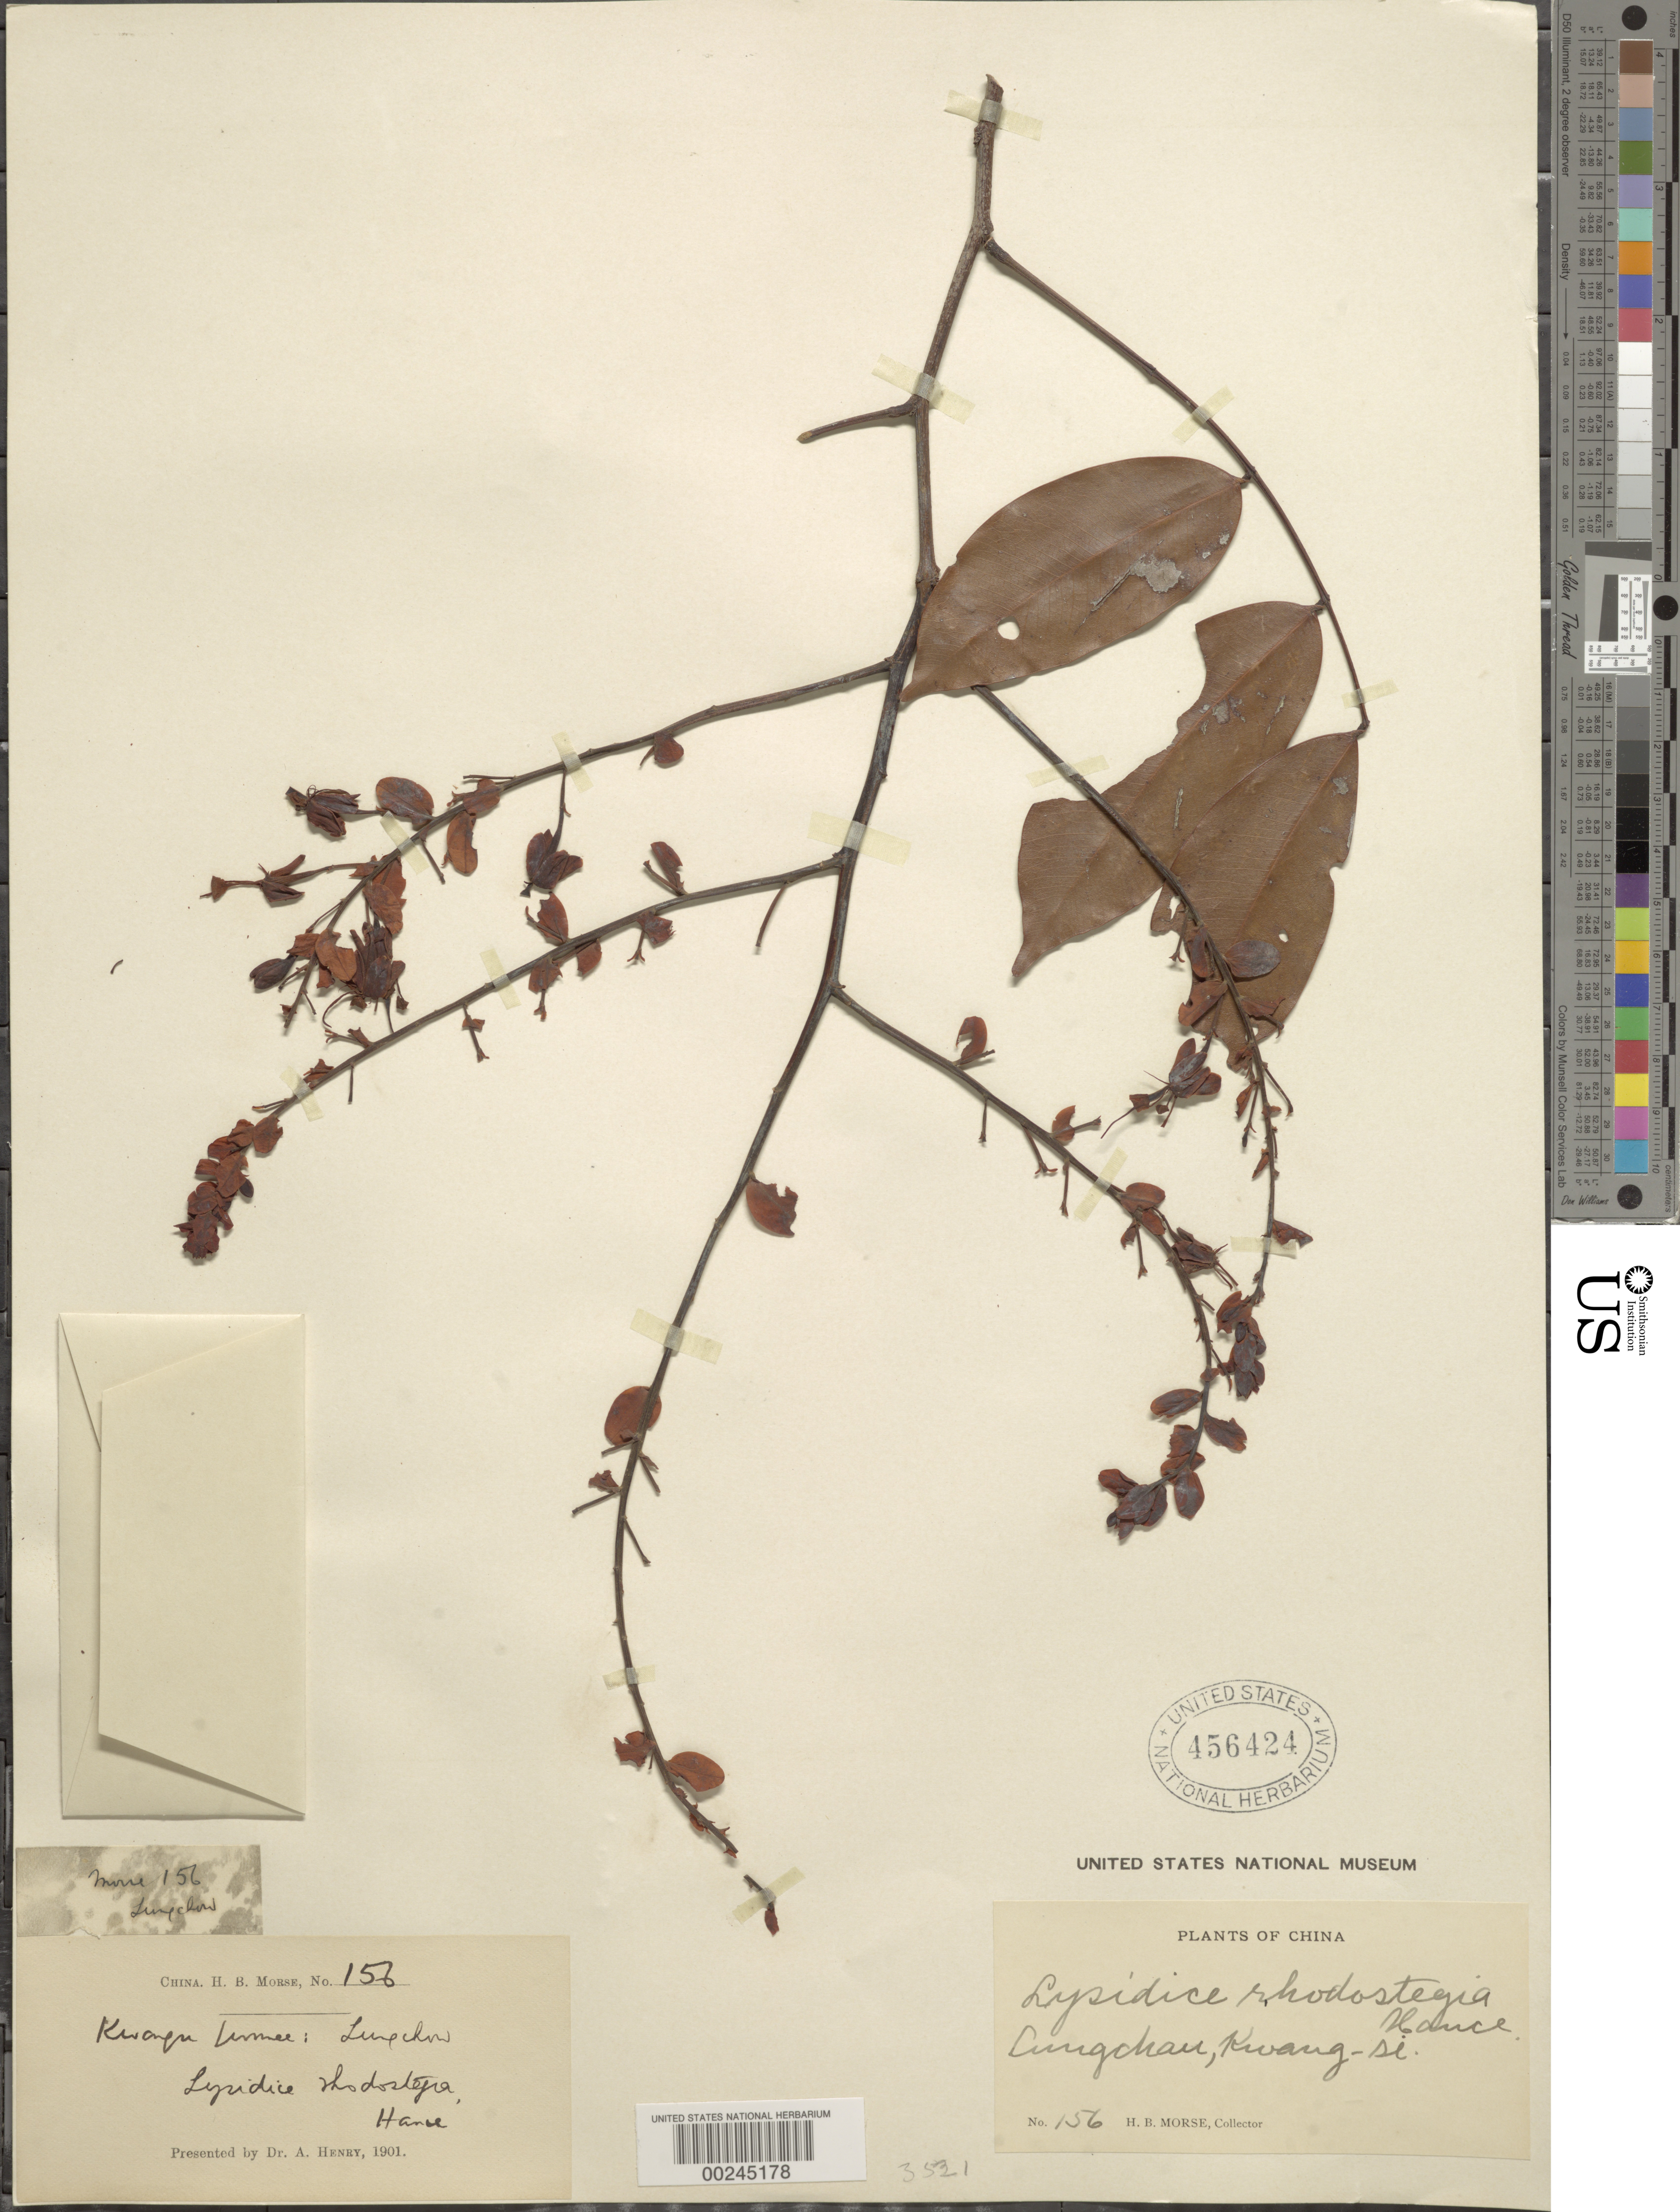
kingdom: Plantae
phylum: Tracheophyta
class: Magnoliopsida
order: Fabales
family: Fabaceae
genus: Lysidice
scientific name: Lysidice rhodostegia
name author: Hance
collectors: H. Morse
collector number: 156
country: China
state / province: Guangxi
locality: Cungchau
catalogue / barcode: US 456424